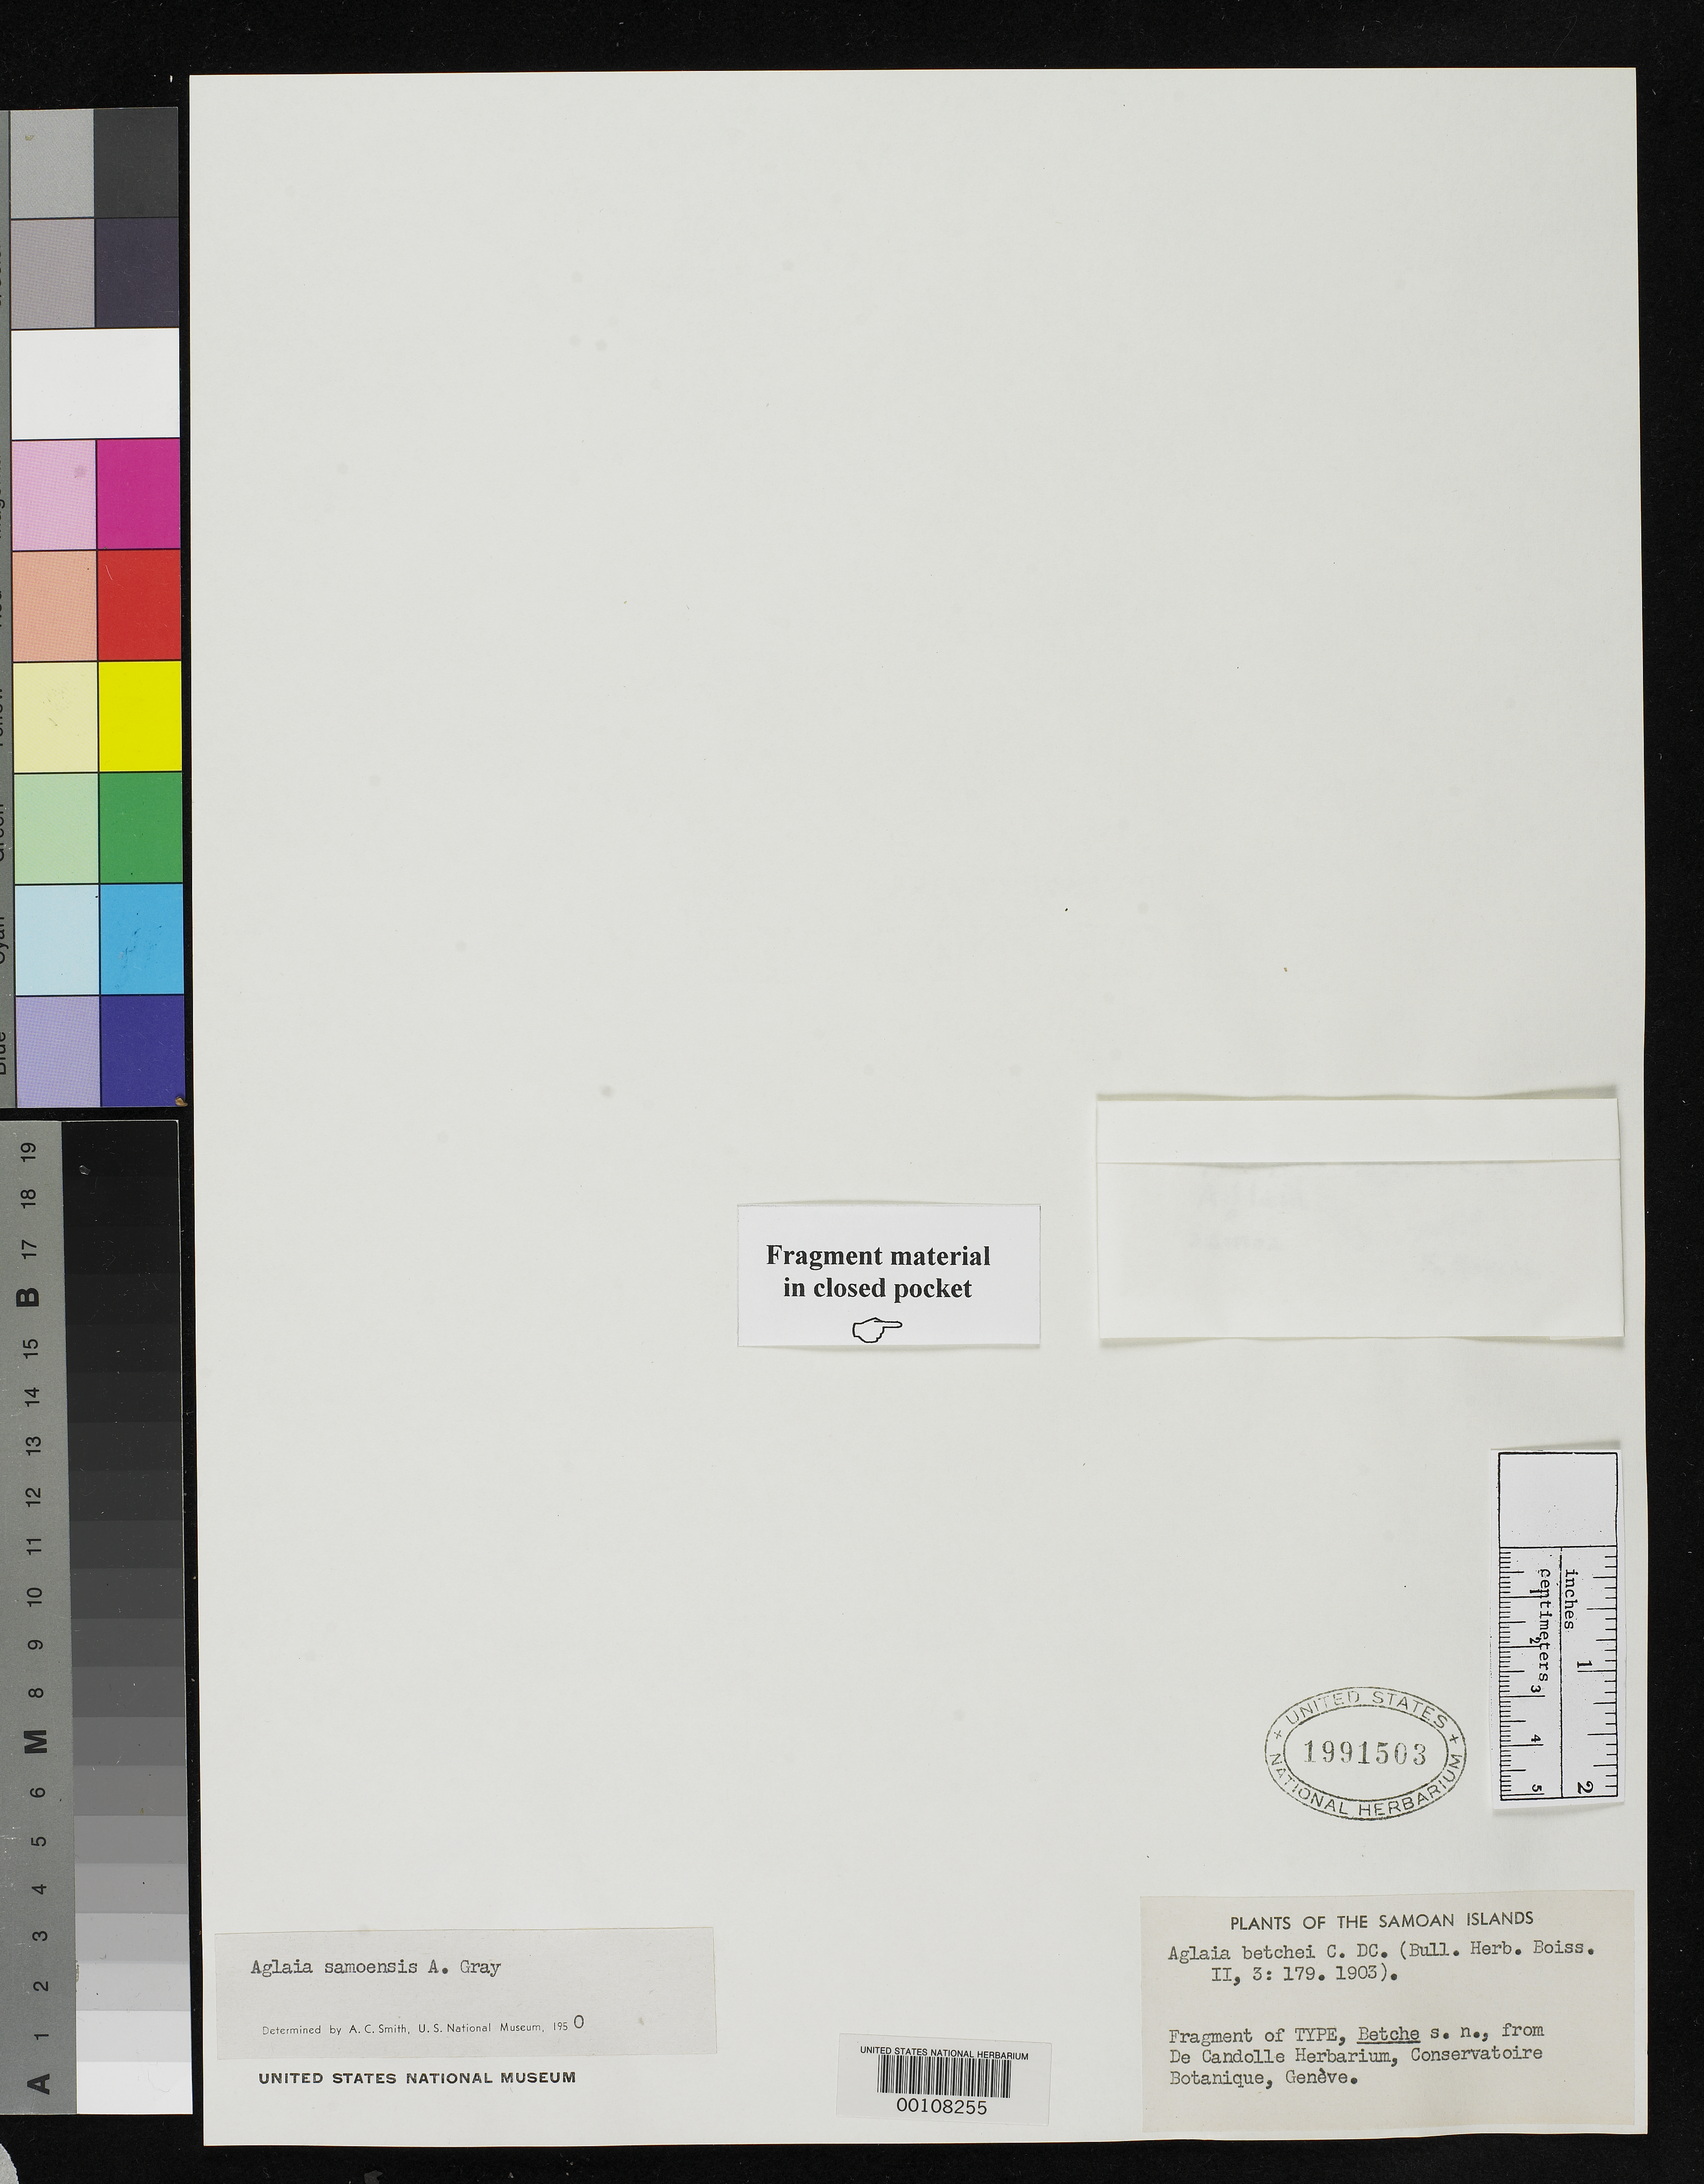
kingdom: Plantae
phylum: Tracheophyta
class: Magnoliopsida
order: Sapindales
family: Meliaceae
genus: Aglaia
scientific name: Aglaia betchei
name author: C. DC.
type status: Type Material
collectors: E. Betche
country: American Samoa / Samoa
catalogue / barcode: US 1991503